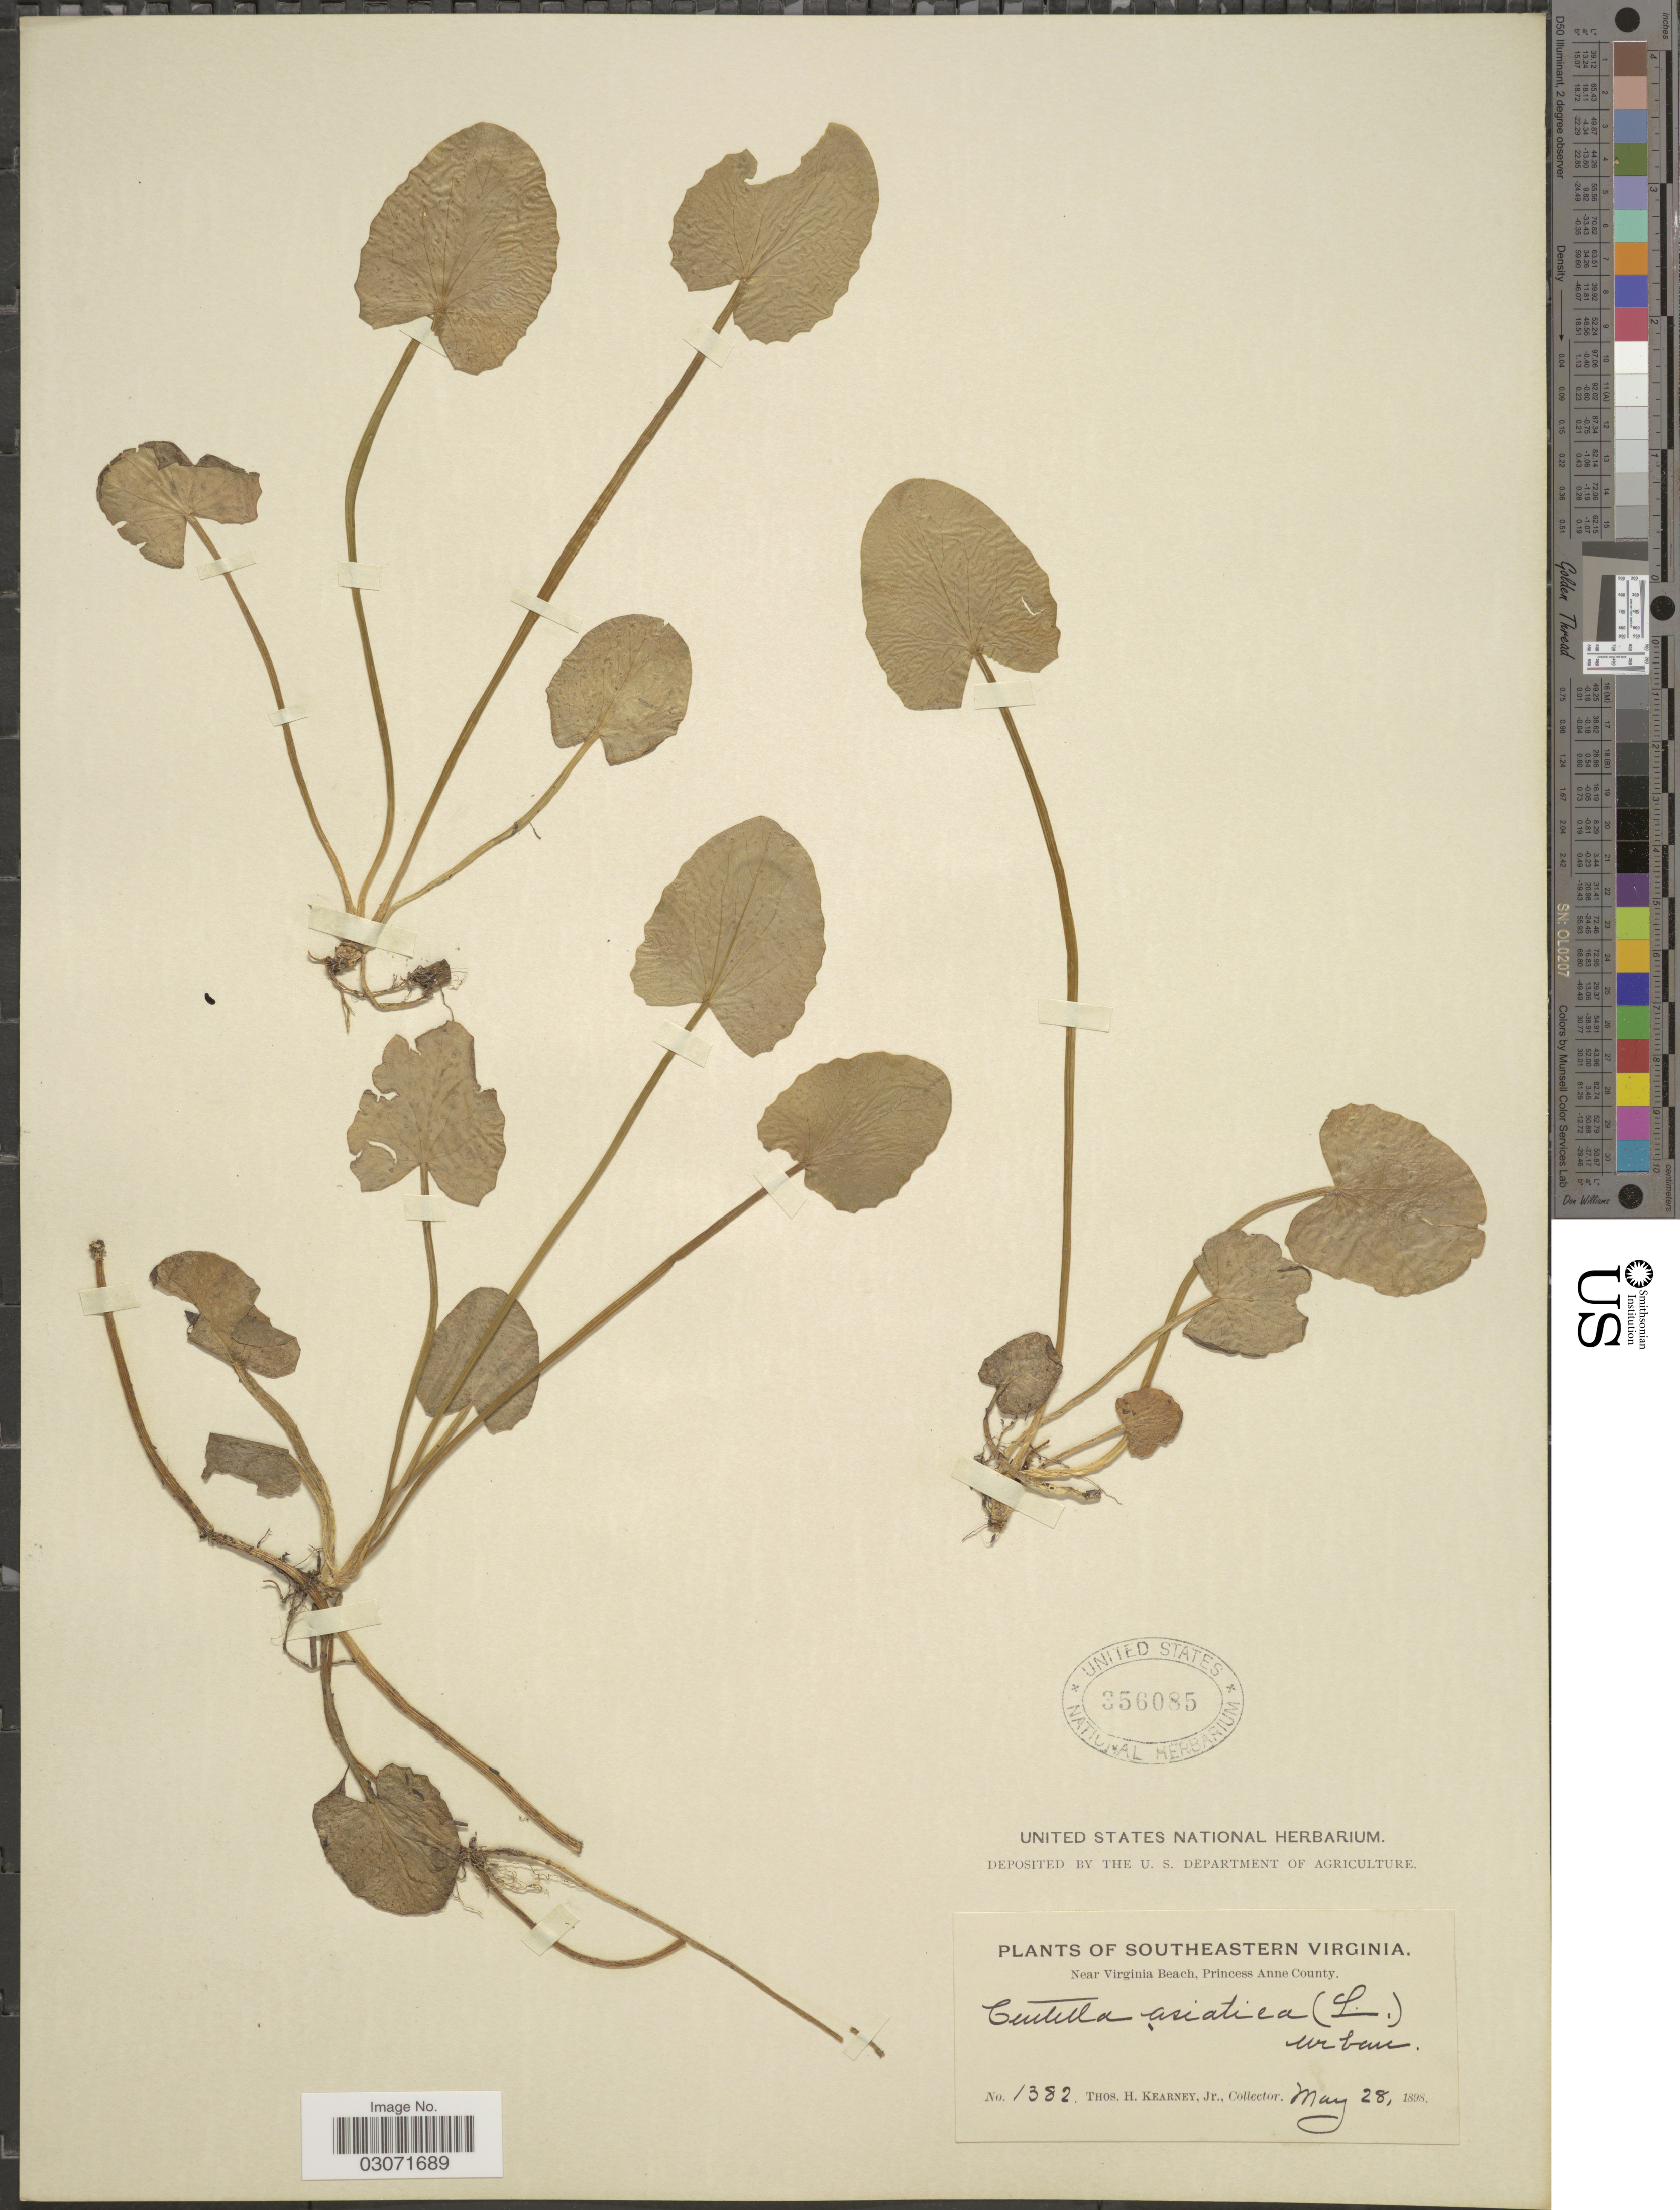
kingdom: Plantae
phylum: Tracheophyta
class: Magnoliopsida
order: Apiales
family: Apiaceae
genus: Centella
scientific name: Centella asiatica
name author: (L.) Urb.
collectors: T. H. Kearney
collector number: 1382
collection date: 1898-05-28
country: United States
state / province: Virginia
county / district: City of Virginia Beach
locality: Southeastern Virginia. Near Virginia Beach, Princess Anne (=historic county name) County.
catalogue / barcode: US 356085